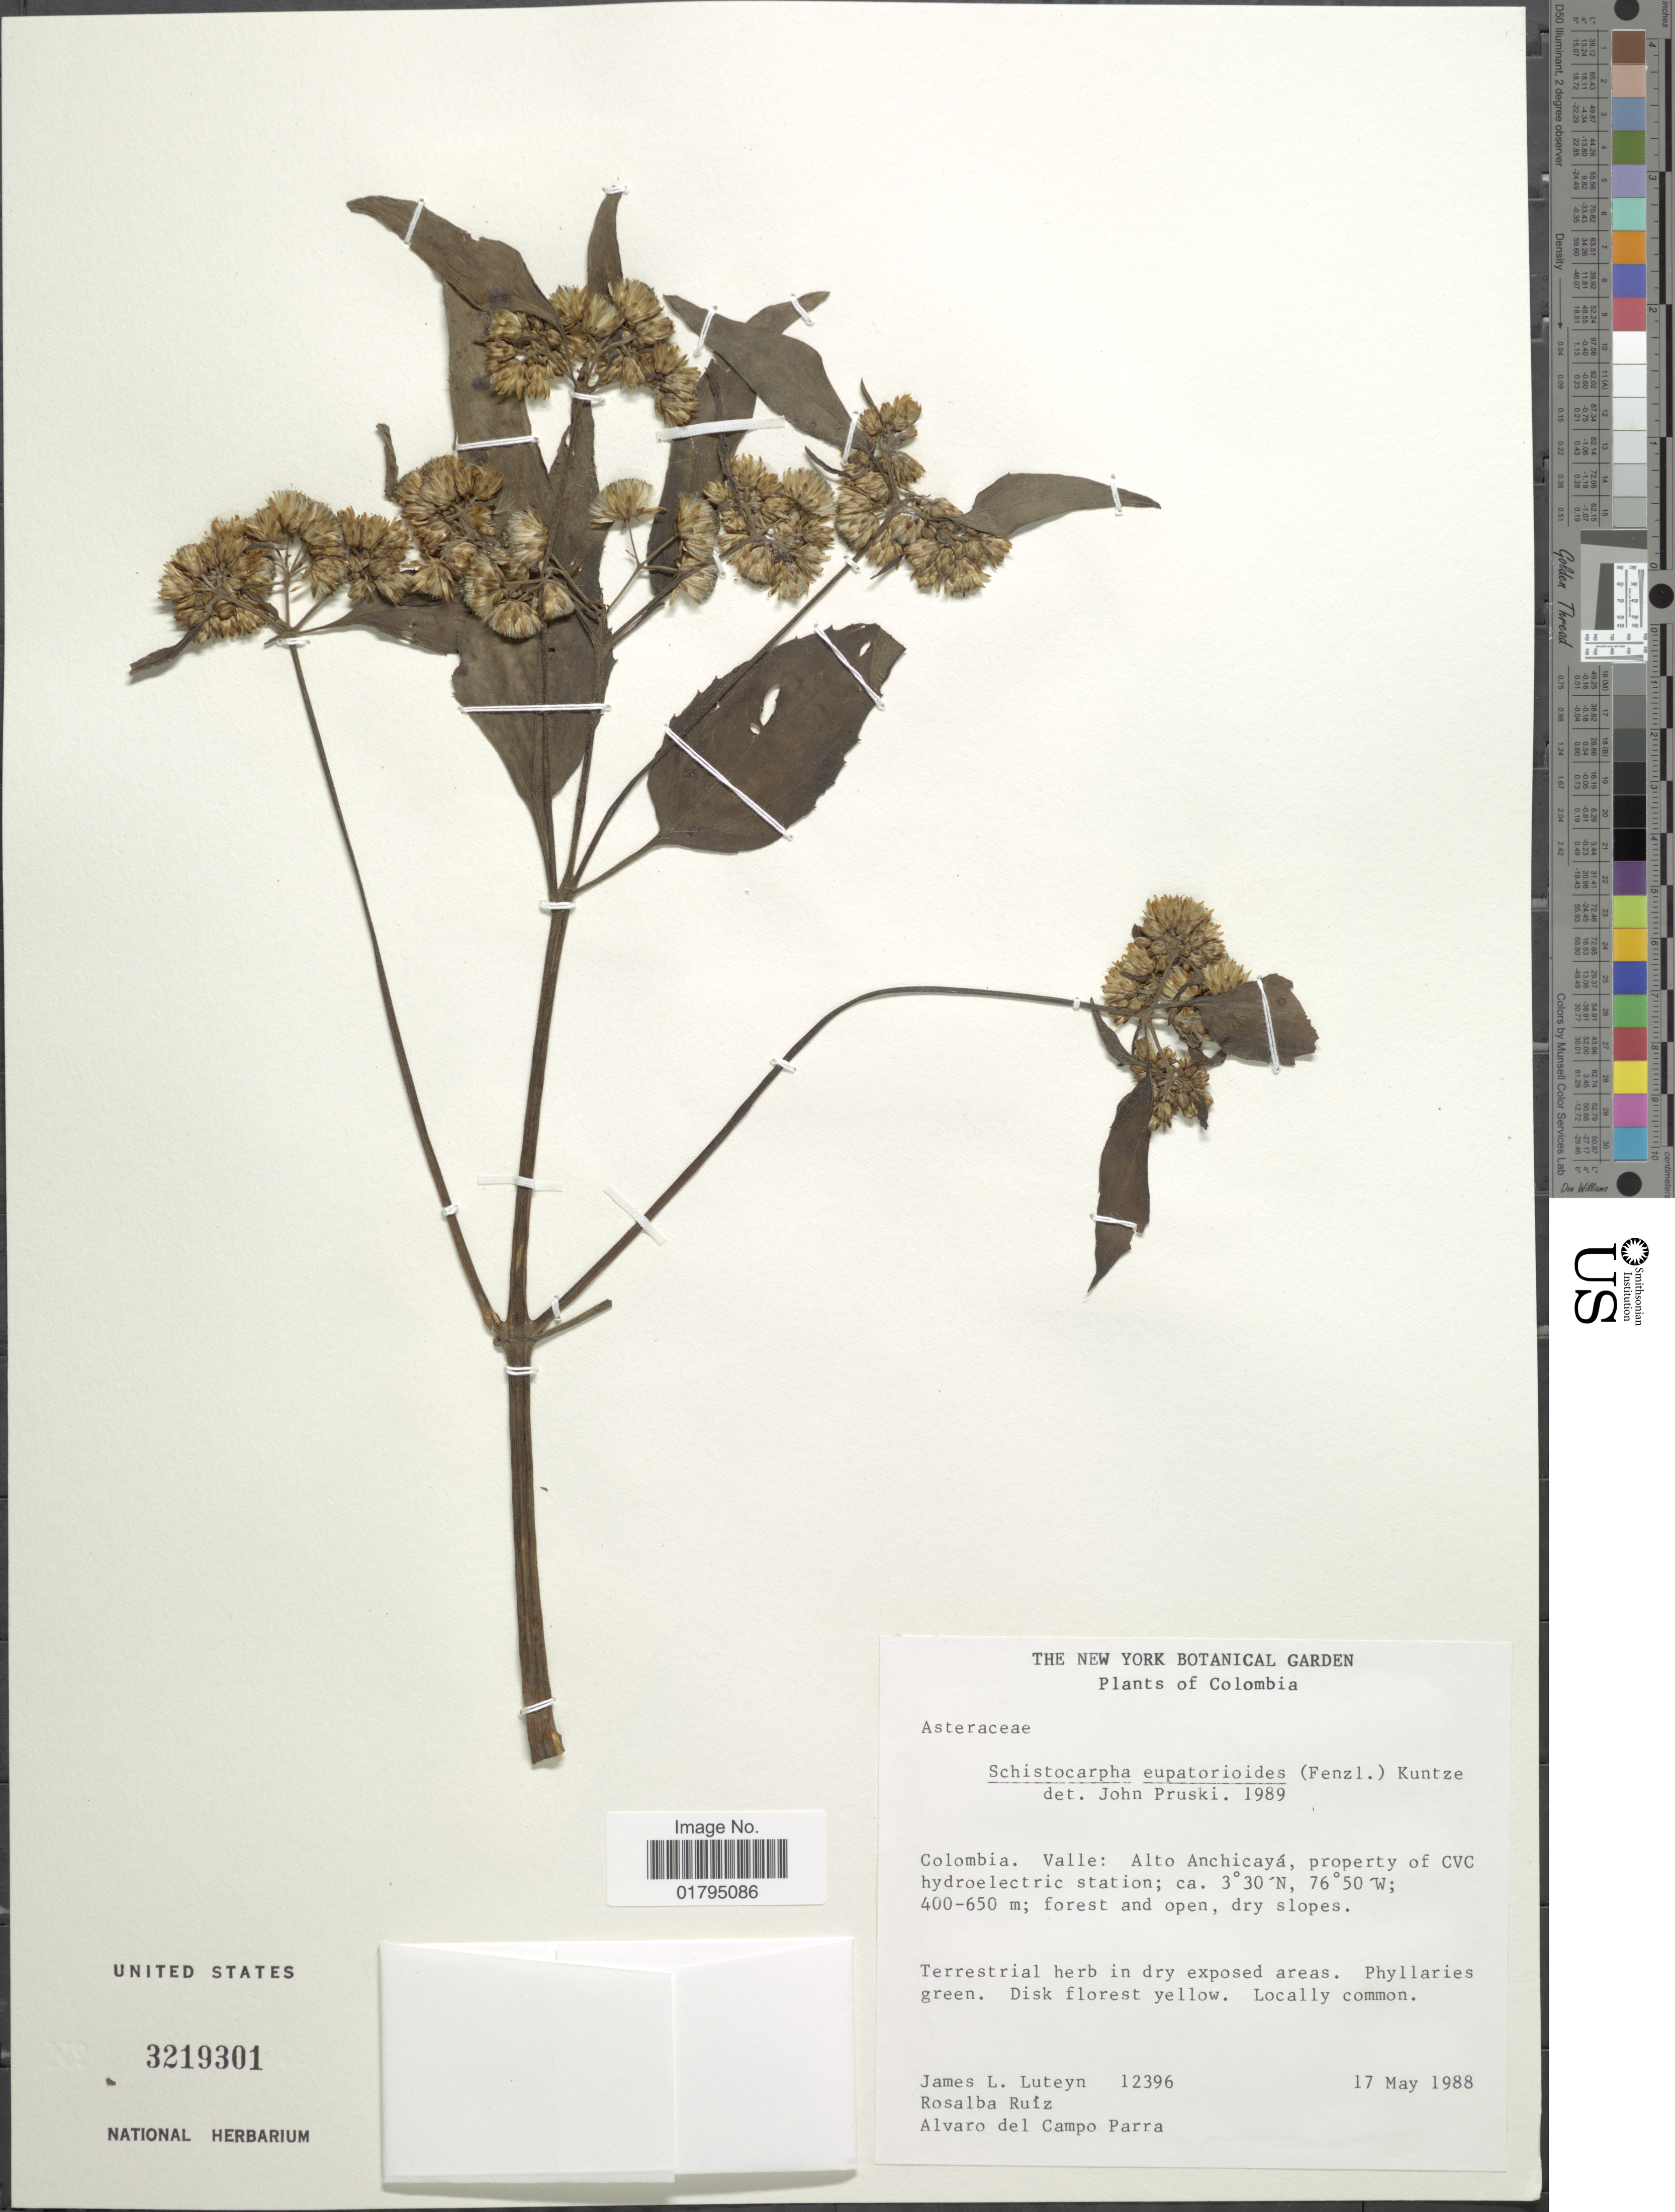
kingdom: Plantae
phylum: Tracheophyta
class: Magnoliopsida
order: Asterales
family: Asteraceae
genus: Schistocarpha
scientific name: Schistocarpha eupatorioides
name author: (Fenzl) Kuntze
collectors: J. L. Luteyn, R. Ruiz & A. Campo-Parra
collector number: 12396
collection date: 1988-05-17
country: Colombia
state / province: Valle del Cauca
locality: Alto Anchicayá, property of CVC hydroelectric station.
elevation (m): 400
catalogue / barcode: US 3219301